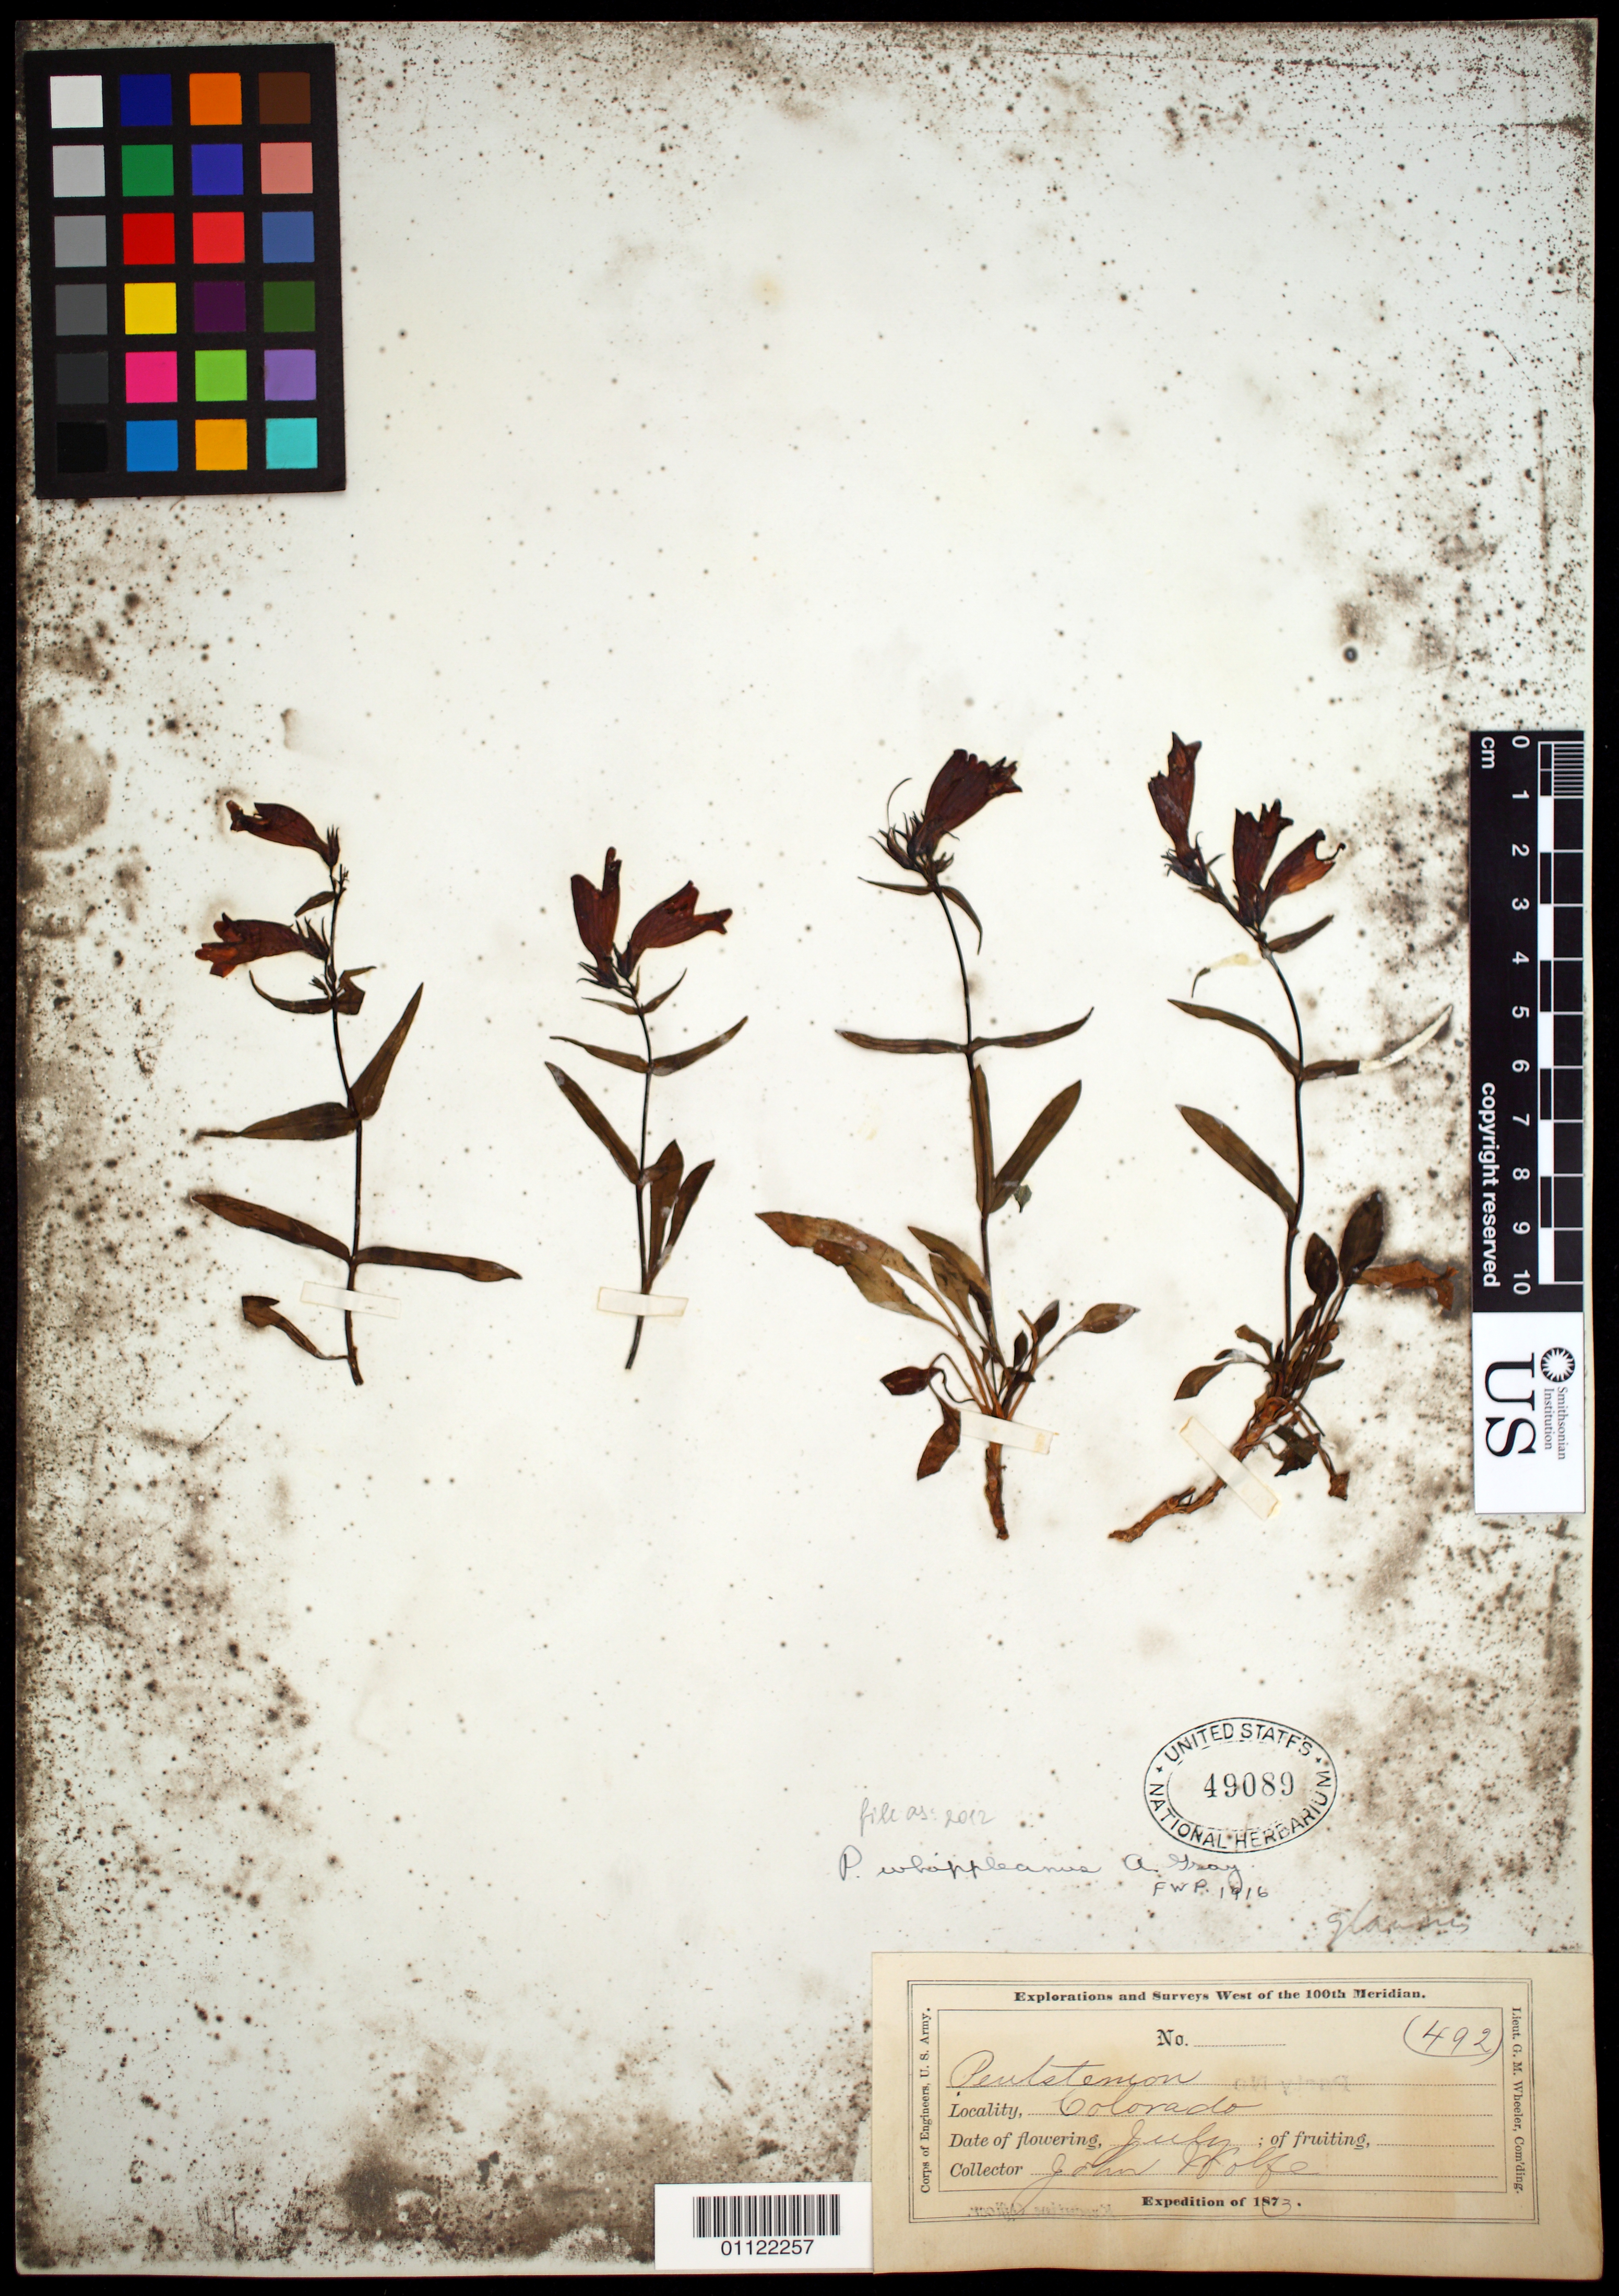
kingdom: Plantae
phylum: Tracheophyta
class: Magnoliopsida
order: Lamiales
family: Plantaginaceae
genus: Penstemon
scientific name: Penstemon whippleanus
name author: A. Gray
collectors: J. Wolf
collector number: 492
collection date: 1873-07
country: United States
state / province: Colorado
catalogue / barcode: US 49089